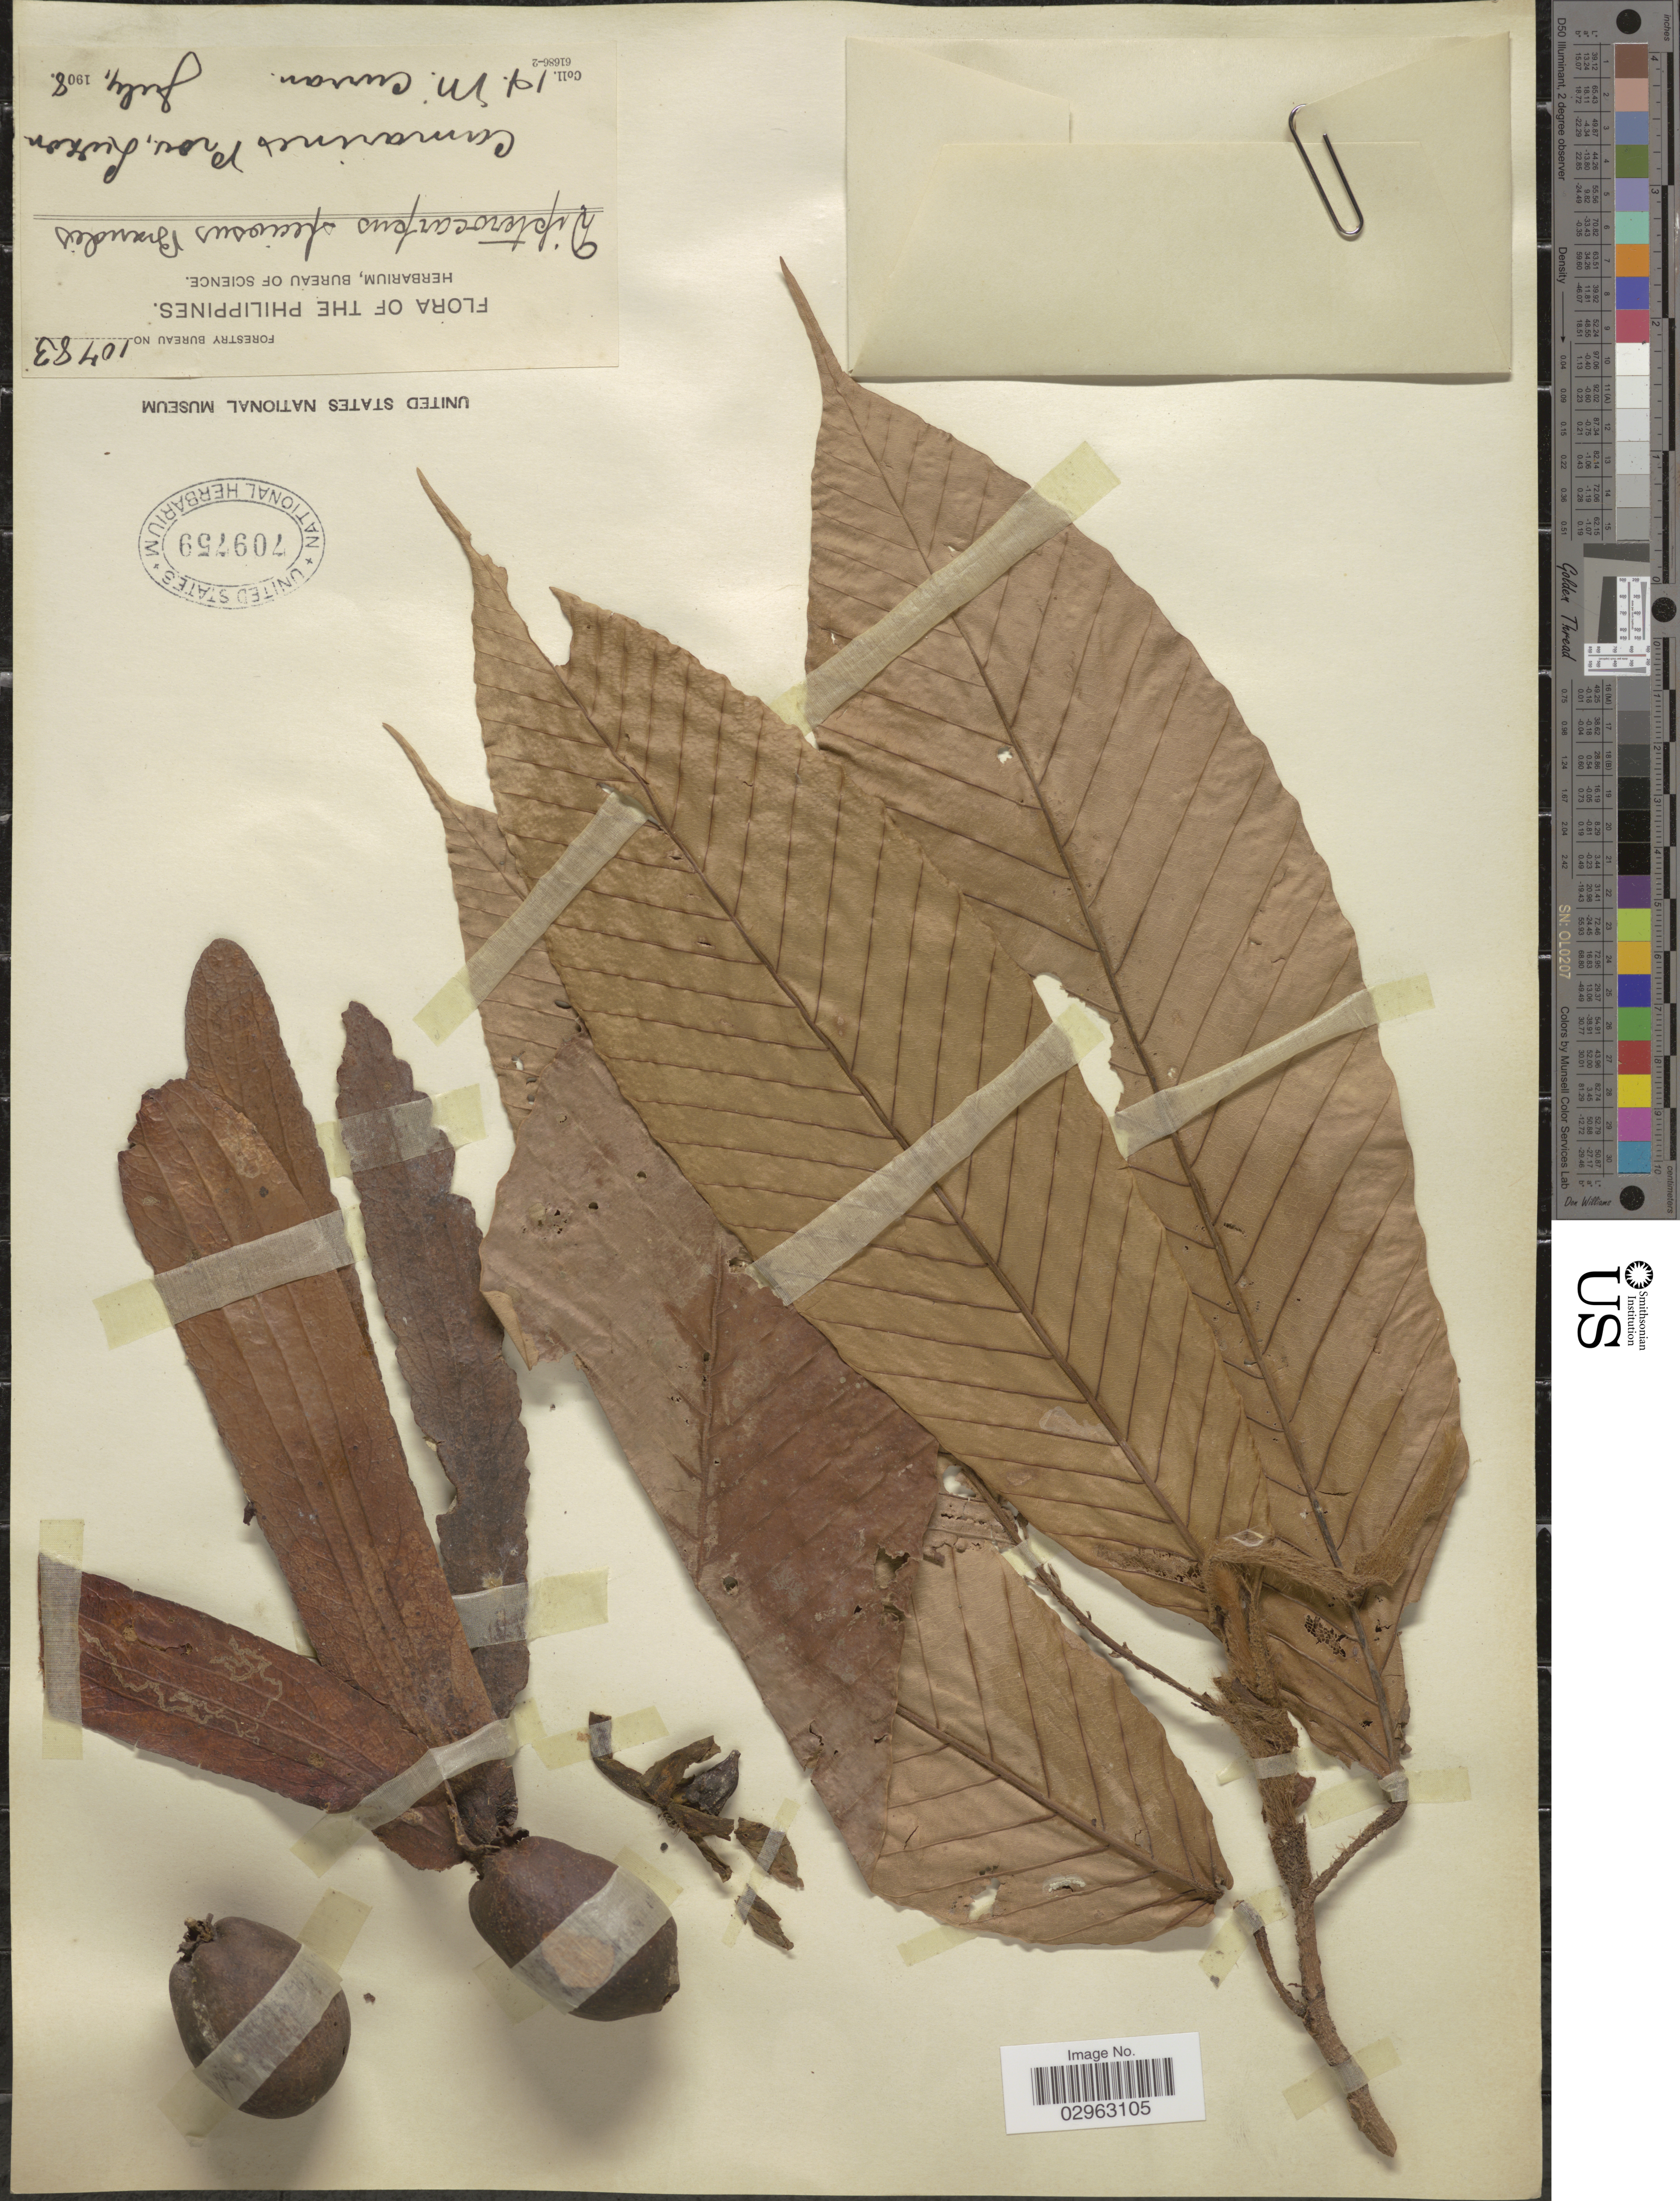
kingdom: Plantae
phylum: Tracheophyta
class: Magnoliopsida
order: Malvales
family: Dipterocarpaceae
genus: Dipterocarpus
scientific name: Dipterocarpus speciosus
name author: Brandis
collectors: H. M. Curran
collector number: Forestry Bureau 10783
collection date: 1908-07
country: Philippines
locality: Camarines Prov., Luzon.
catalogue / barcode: US 709759